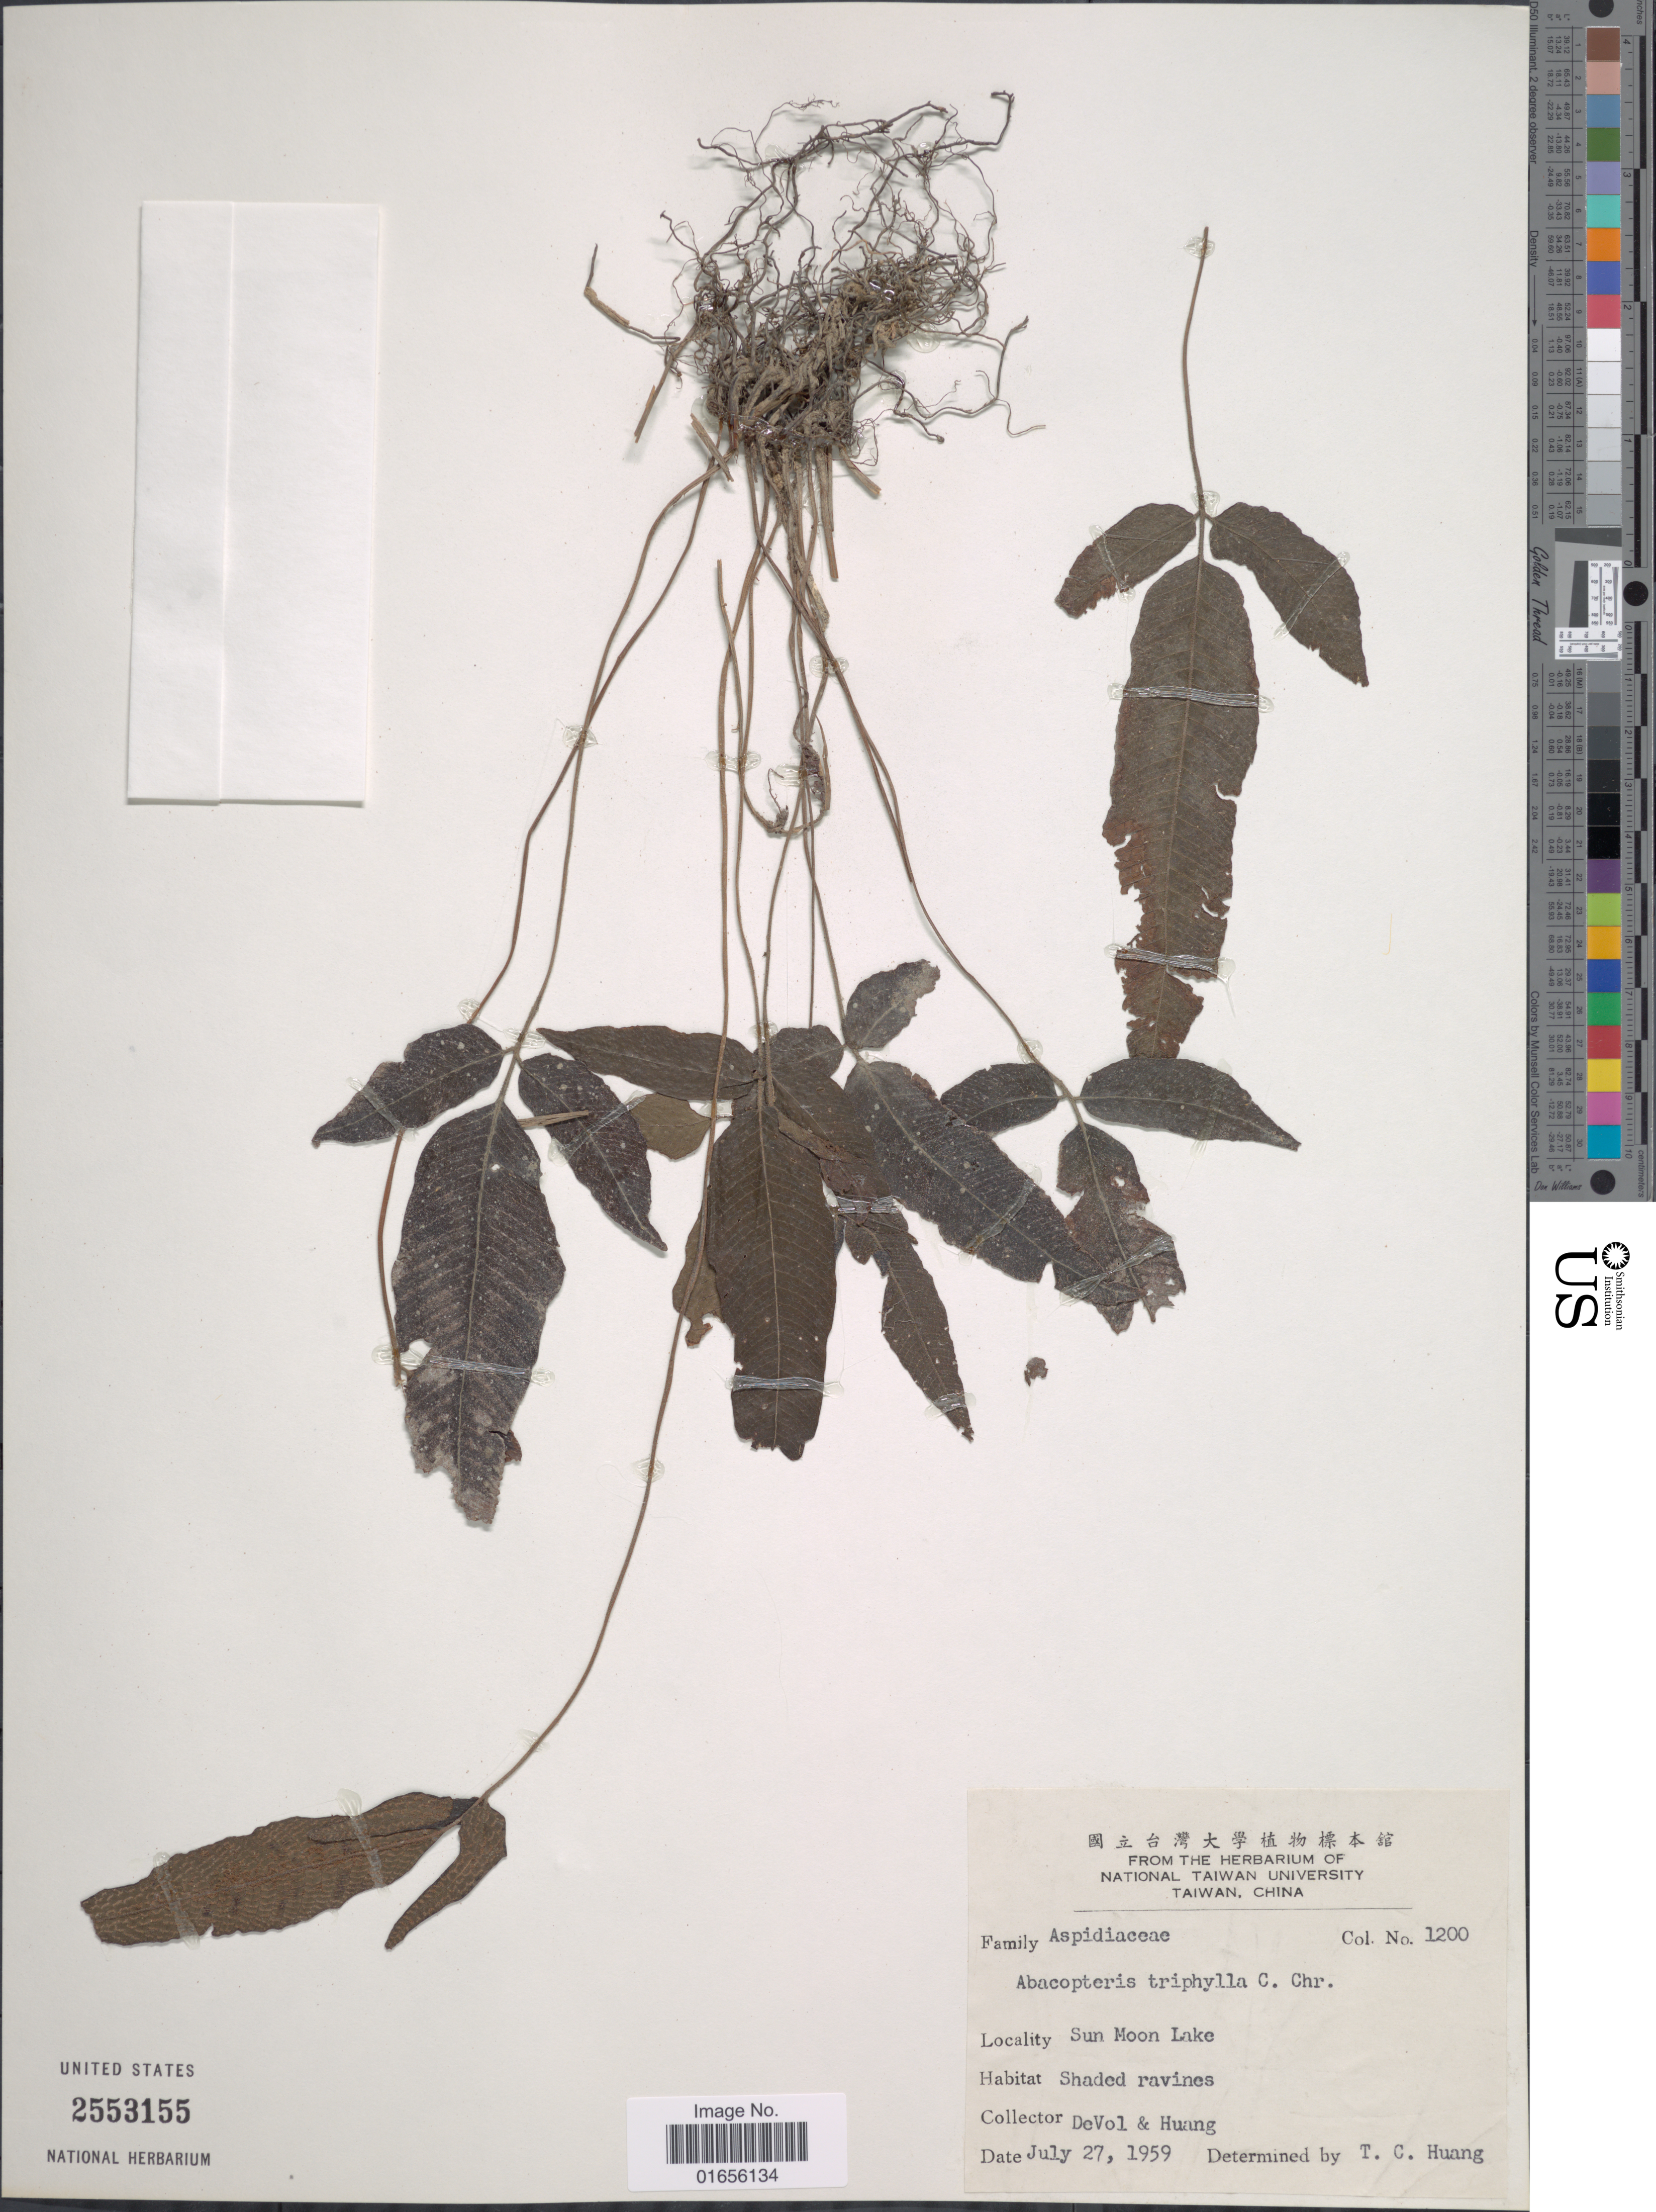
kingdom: Plantae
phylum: Tracheophyta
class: Polypodiopsida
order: Polypodiales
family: Thelypteridaceae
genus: Pronephrium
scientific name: Pronephrium triphyllum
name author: (Sw.) Holttum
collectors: C. E. De Vol & Huang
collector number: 1200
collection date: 1959-07-27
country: Taiwan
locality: Sun Moon Lake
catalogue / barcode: US 2553155